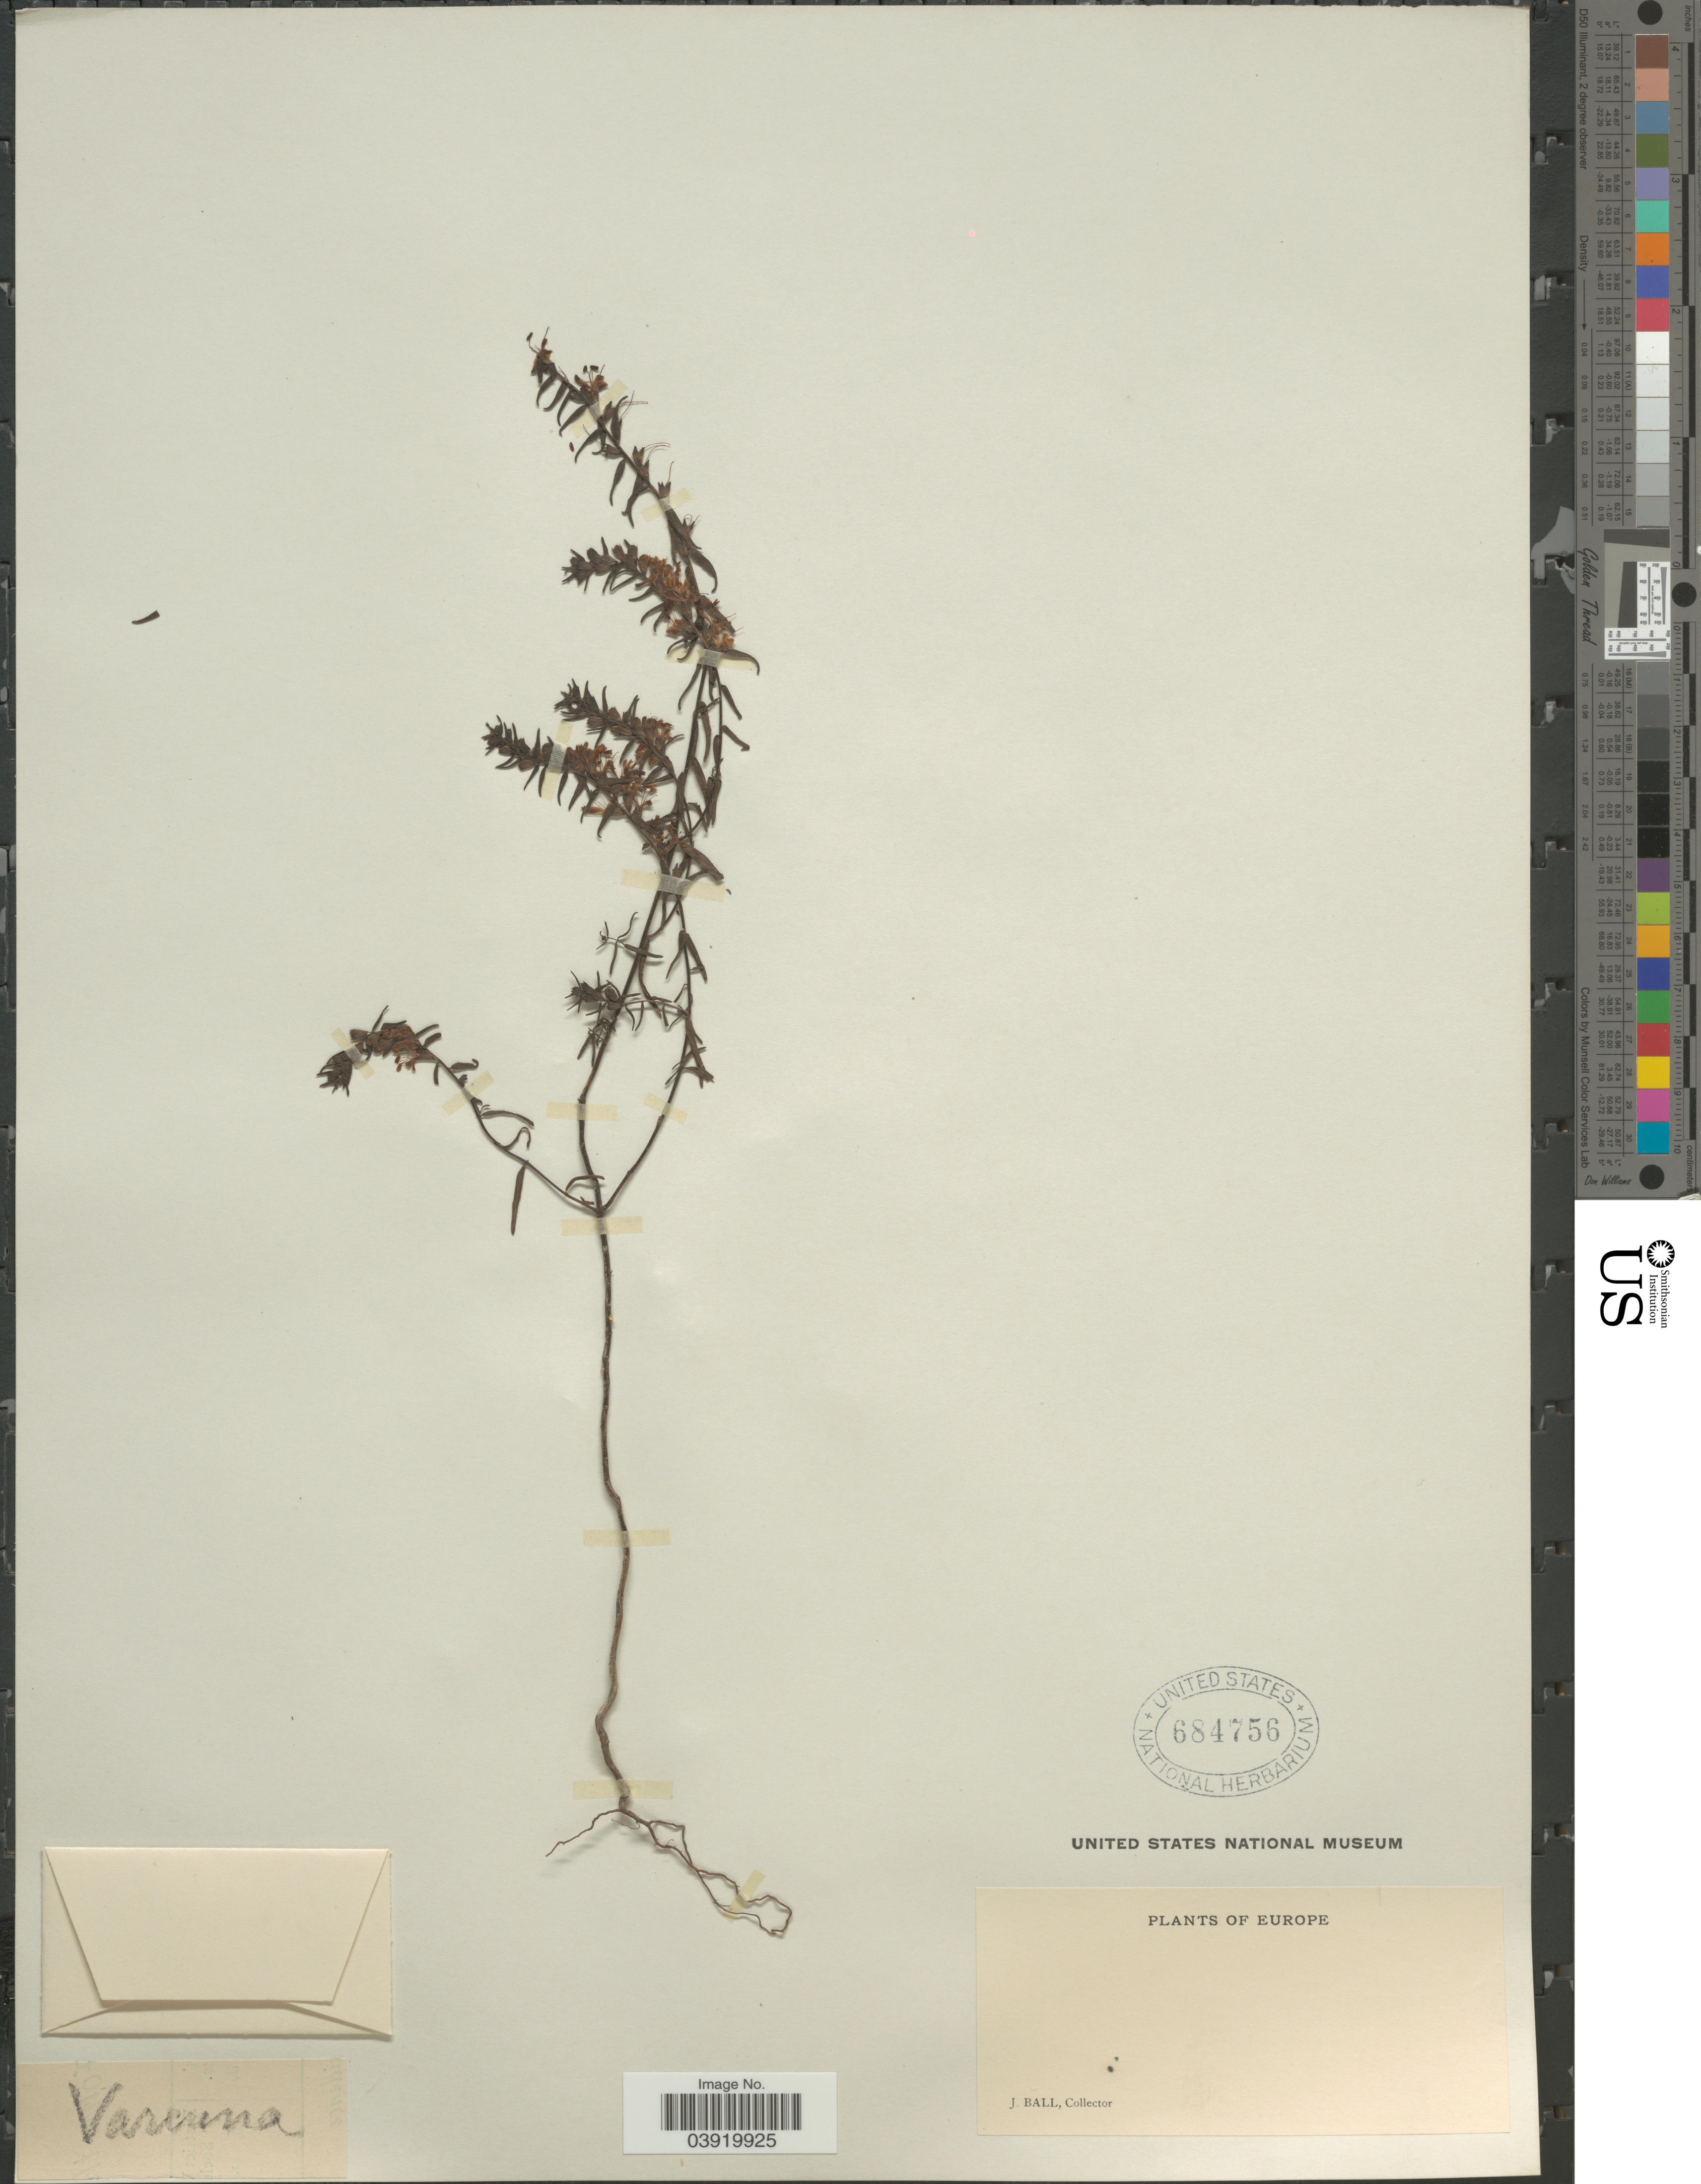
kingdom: Plantae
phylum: Tracheophyta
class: Magnoliopsida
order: Lamiales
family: Orobanchaceae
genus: Odontites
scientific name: Odontites sp.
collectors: J. Ball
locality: Europe.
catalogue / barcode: US 684756